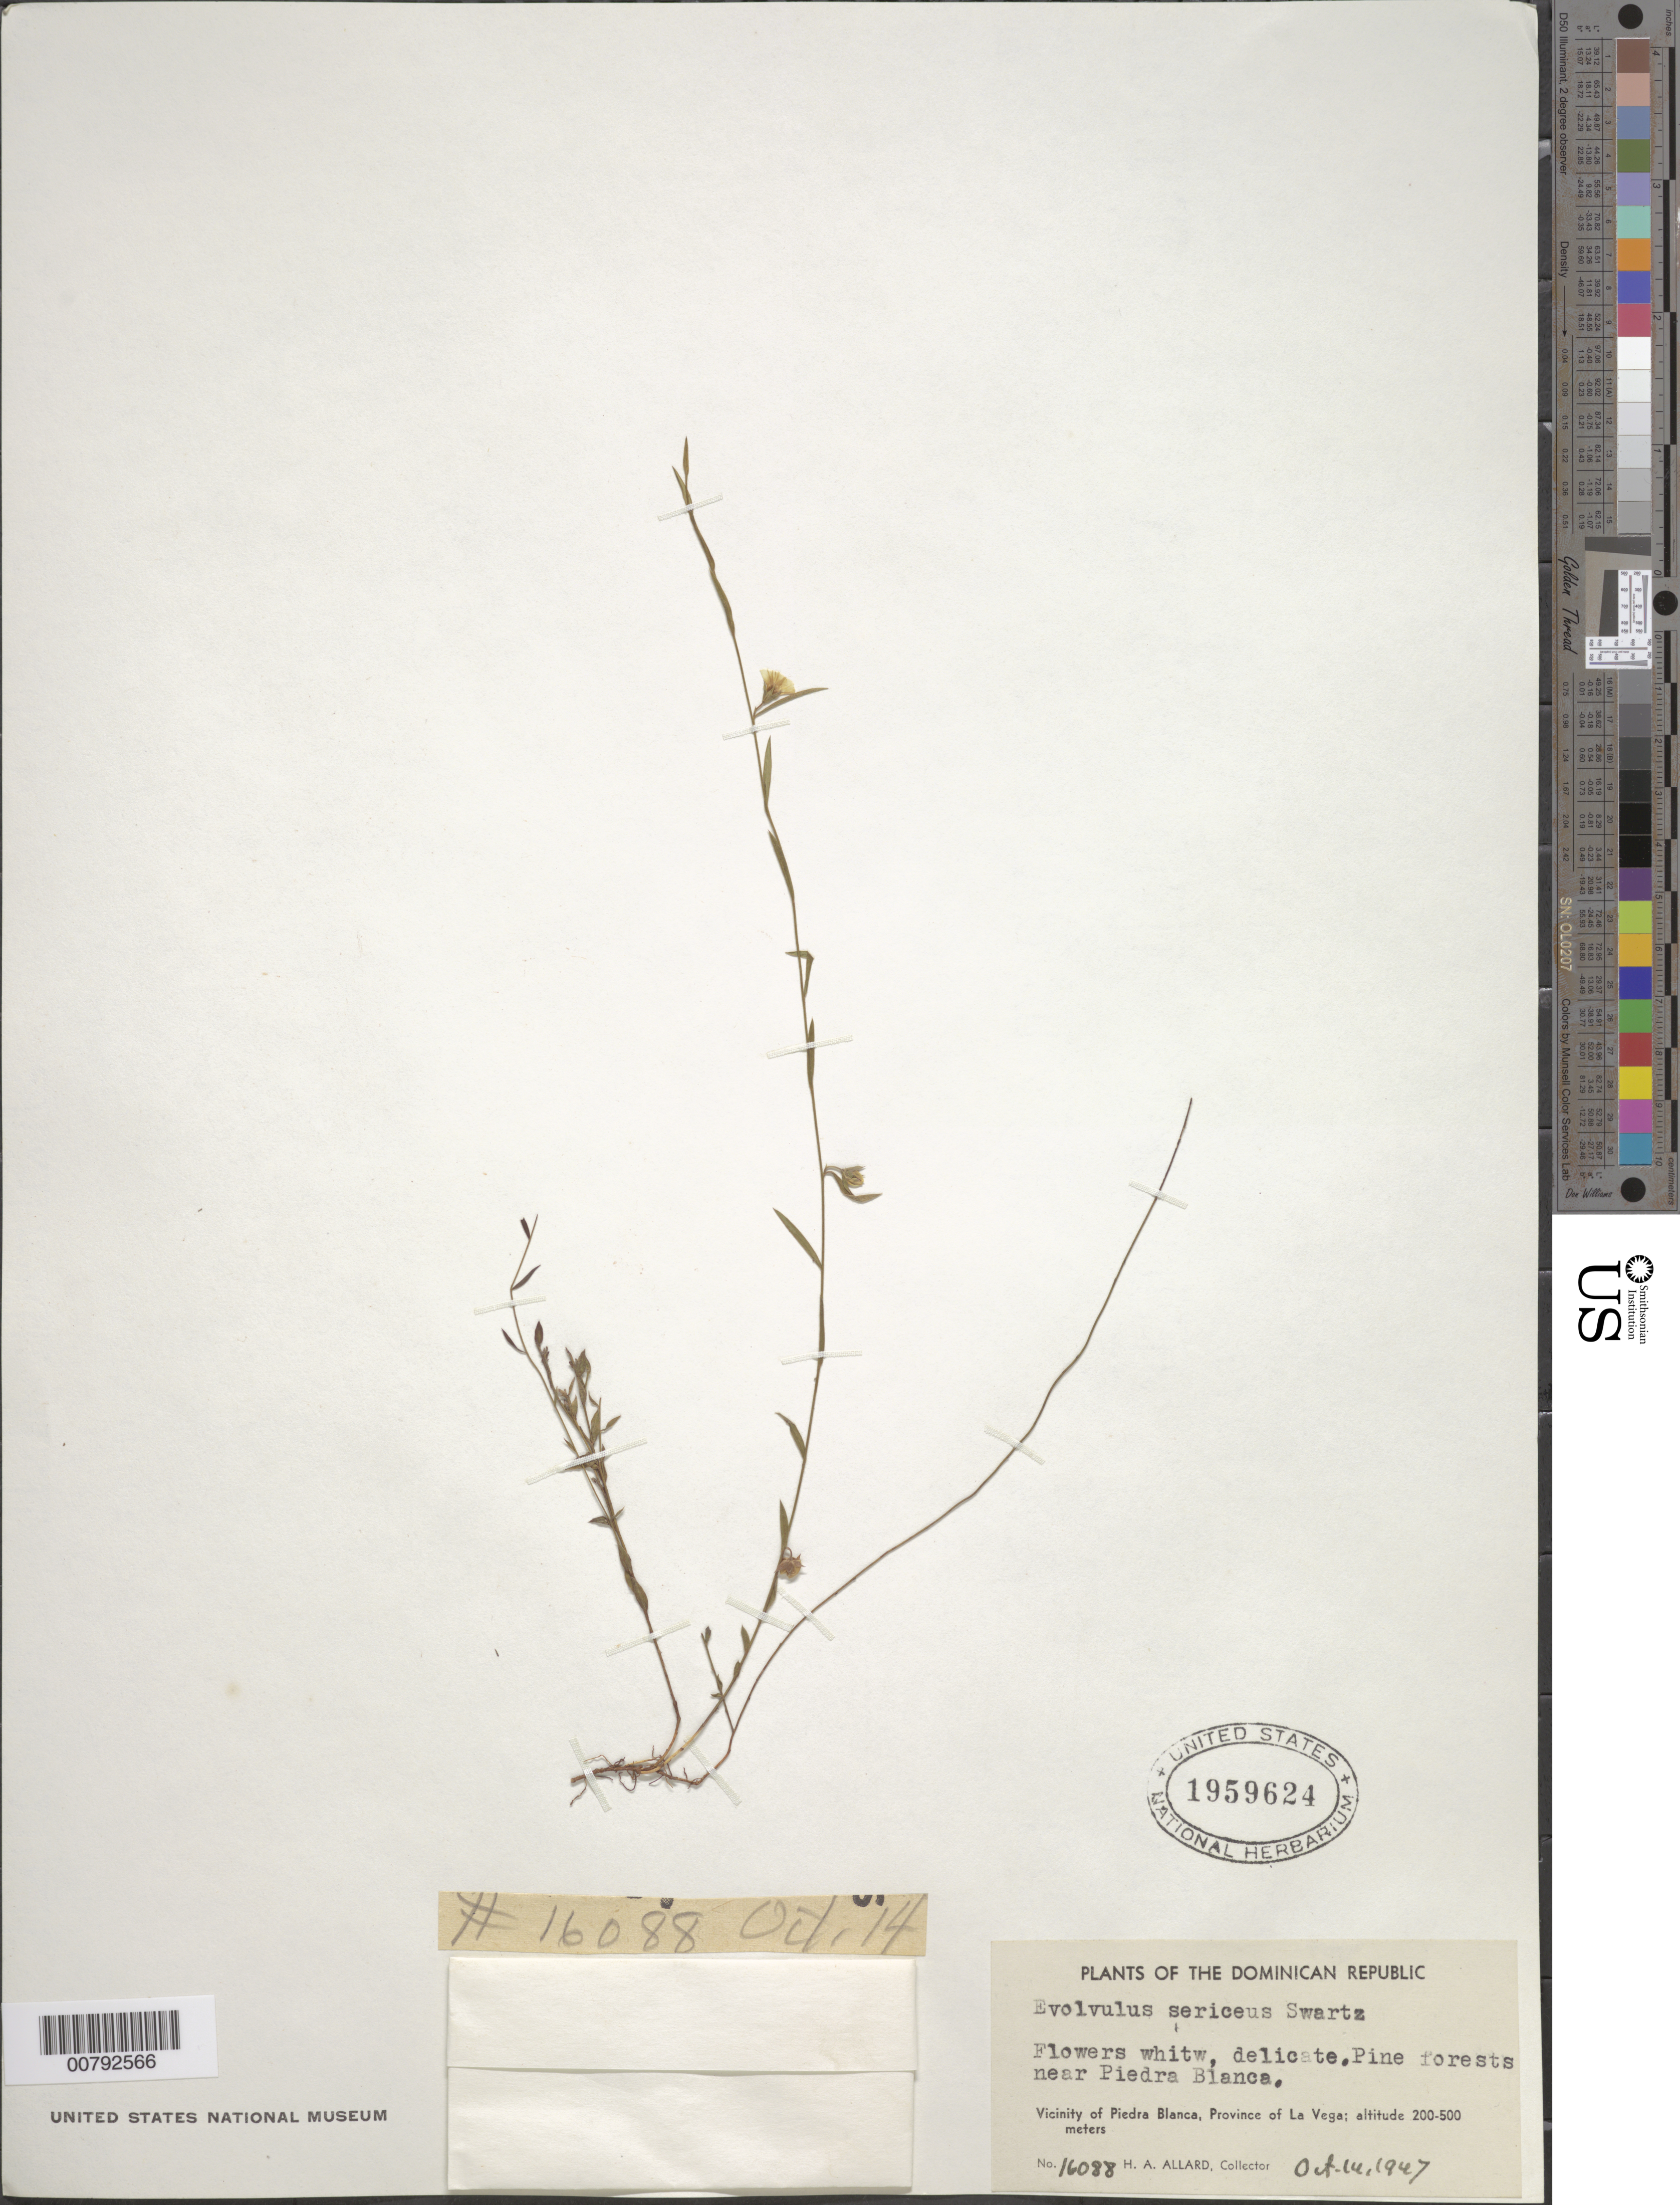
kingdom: Plantae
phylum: Tracheophyta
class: Magnoliopsida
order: Solanales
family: Convolvulaceae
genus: Evolvulus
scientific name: Evolvulus sericeus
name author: Sw.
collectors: H. A. Allard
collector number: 16088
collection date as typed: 14 Oct 1947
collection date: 1947-10-14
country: Dominican Republic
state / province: La Vega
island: Hispaniola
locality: Vicinity of Piedra Blanca; forest near Piedra Blanca.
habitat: Pine forest.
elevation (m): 200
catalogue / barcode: US 1959624